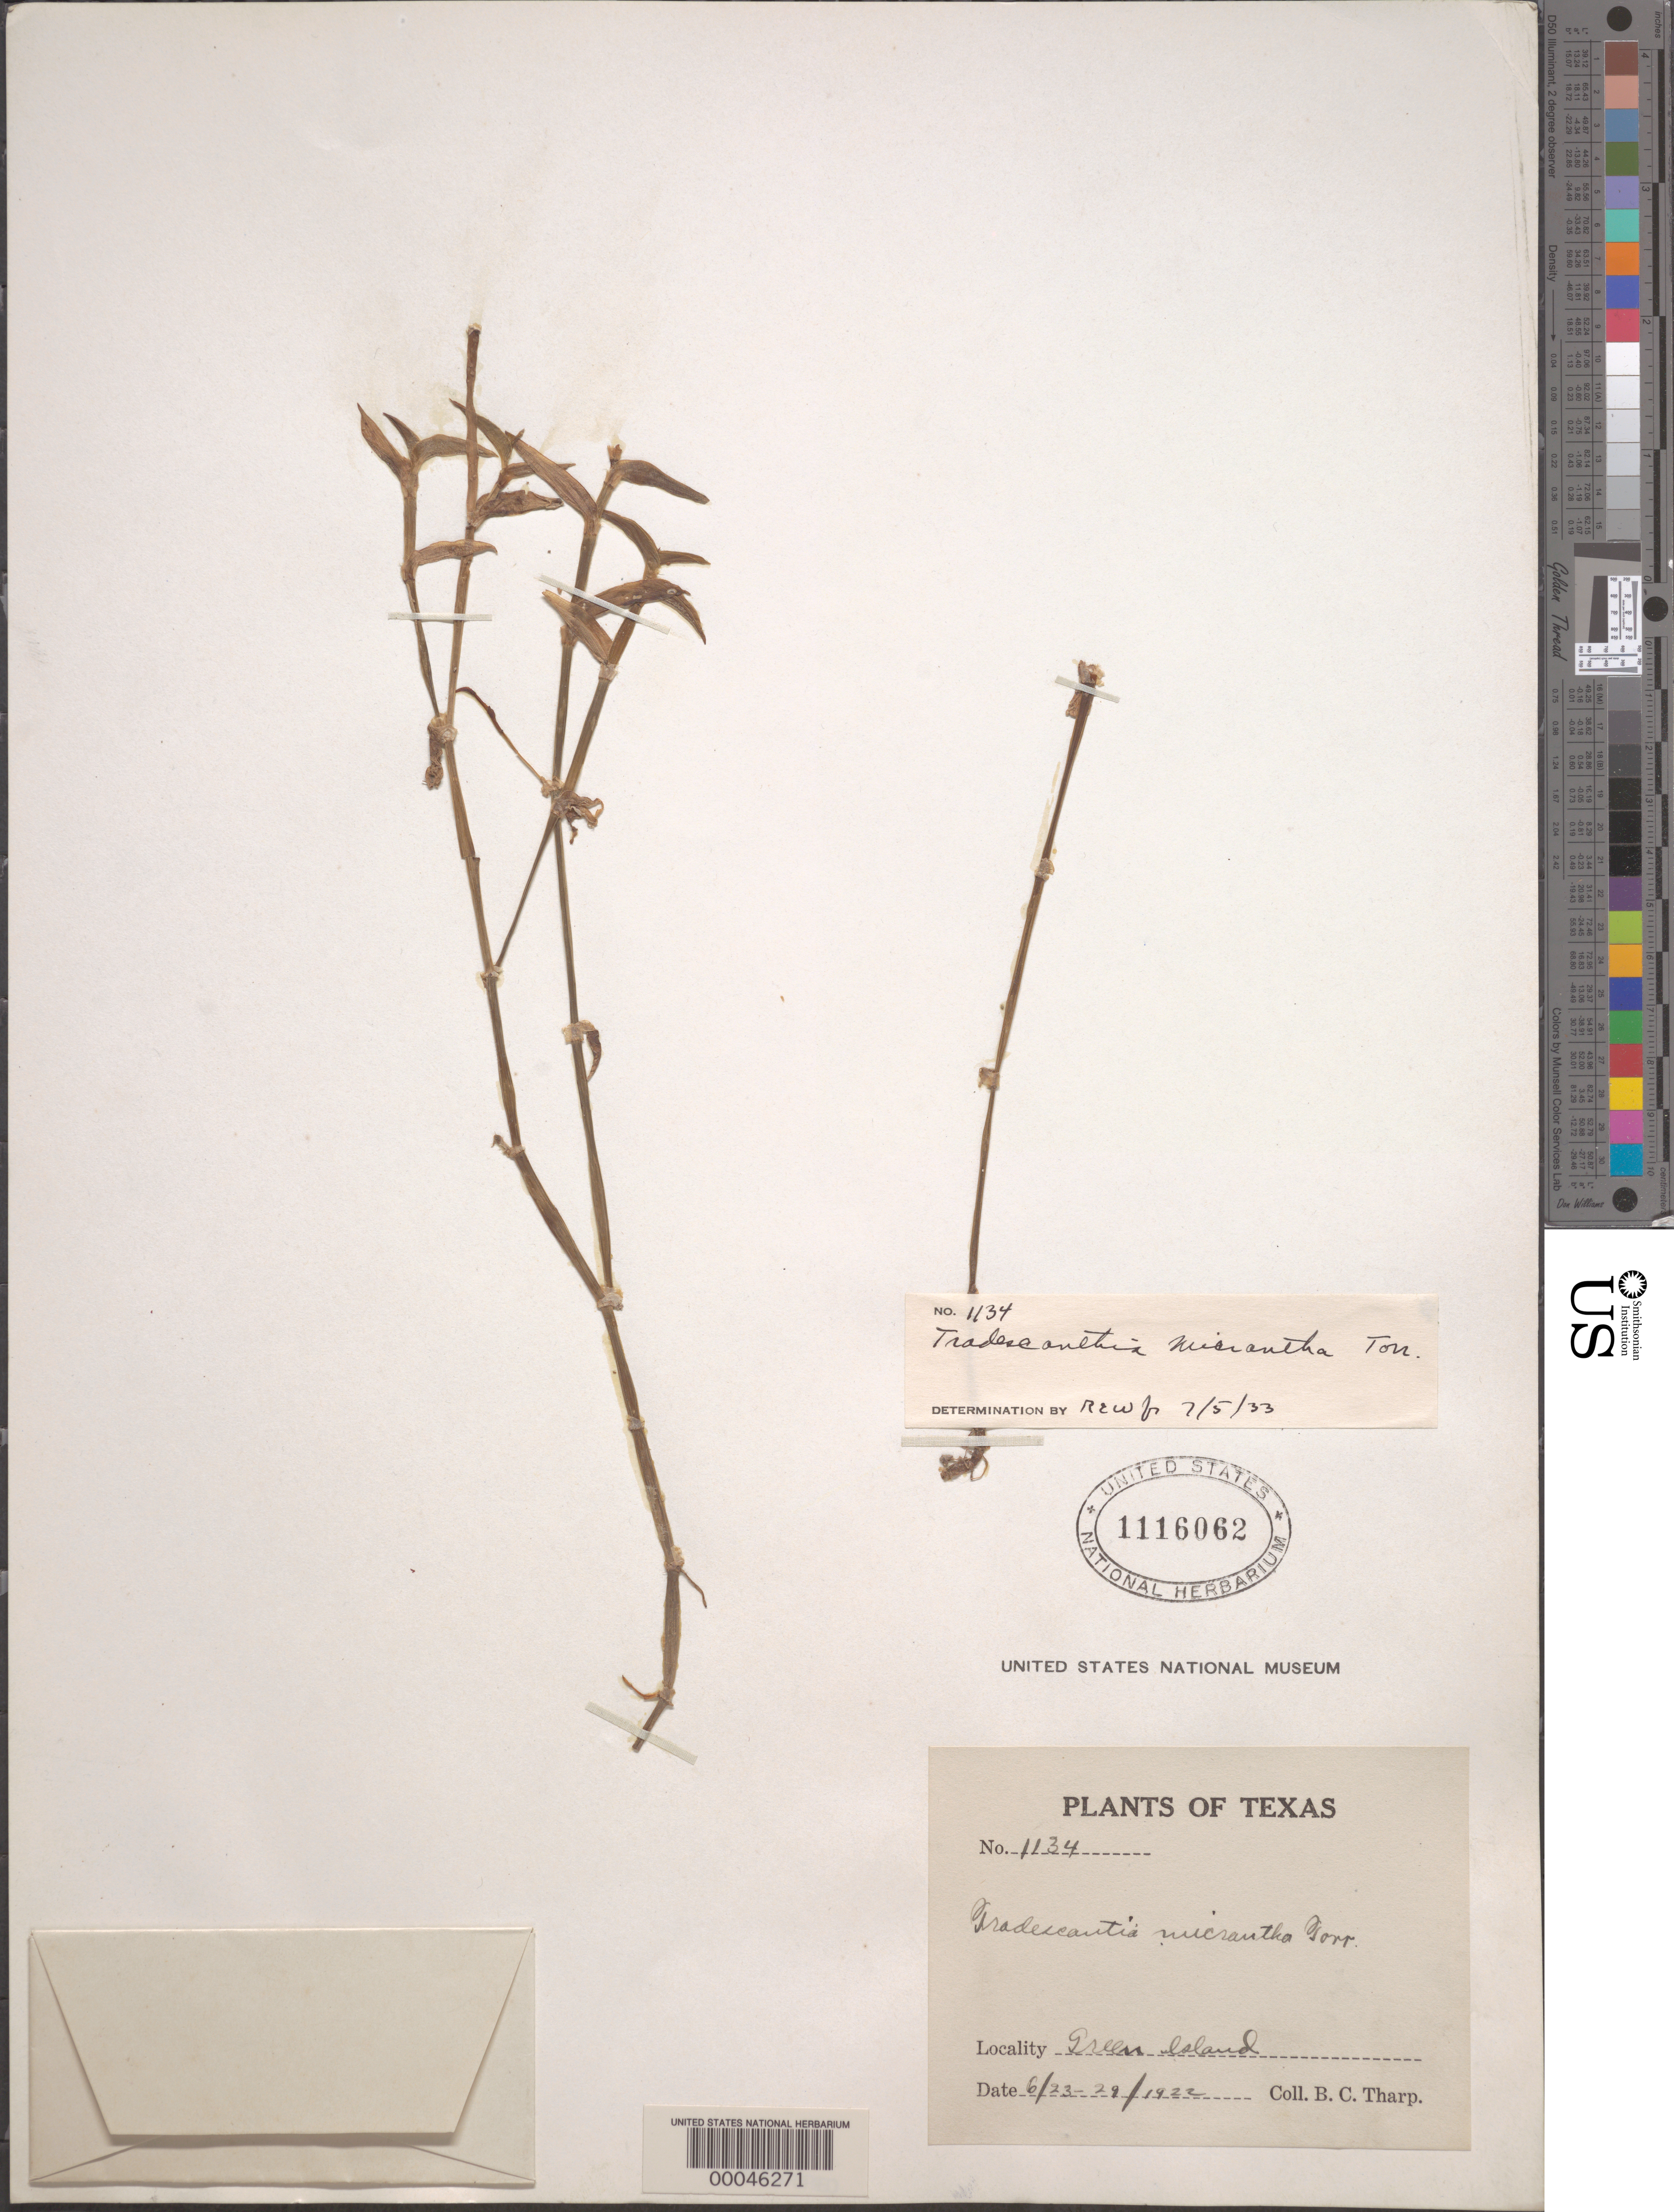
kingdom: Plantae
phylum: Tracheophyta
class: Liliopsida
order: Commelinales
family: Commelinaceae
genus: Callisia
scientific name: Callisia micrantha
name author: (Torr.) D.R. Hunt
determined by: Woodward, R. E.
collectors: B. C. Tharp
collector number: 1134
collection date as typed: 23 Jun 1922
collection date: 1922-06-23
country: United States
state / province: Missouri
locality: Green island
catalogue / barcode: US 1116062